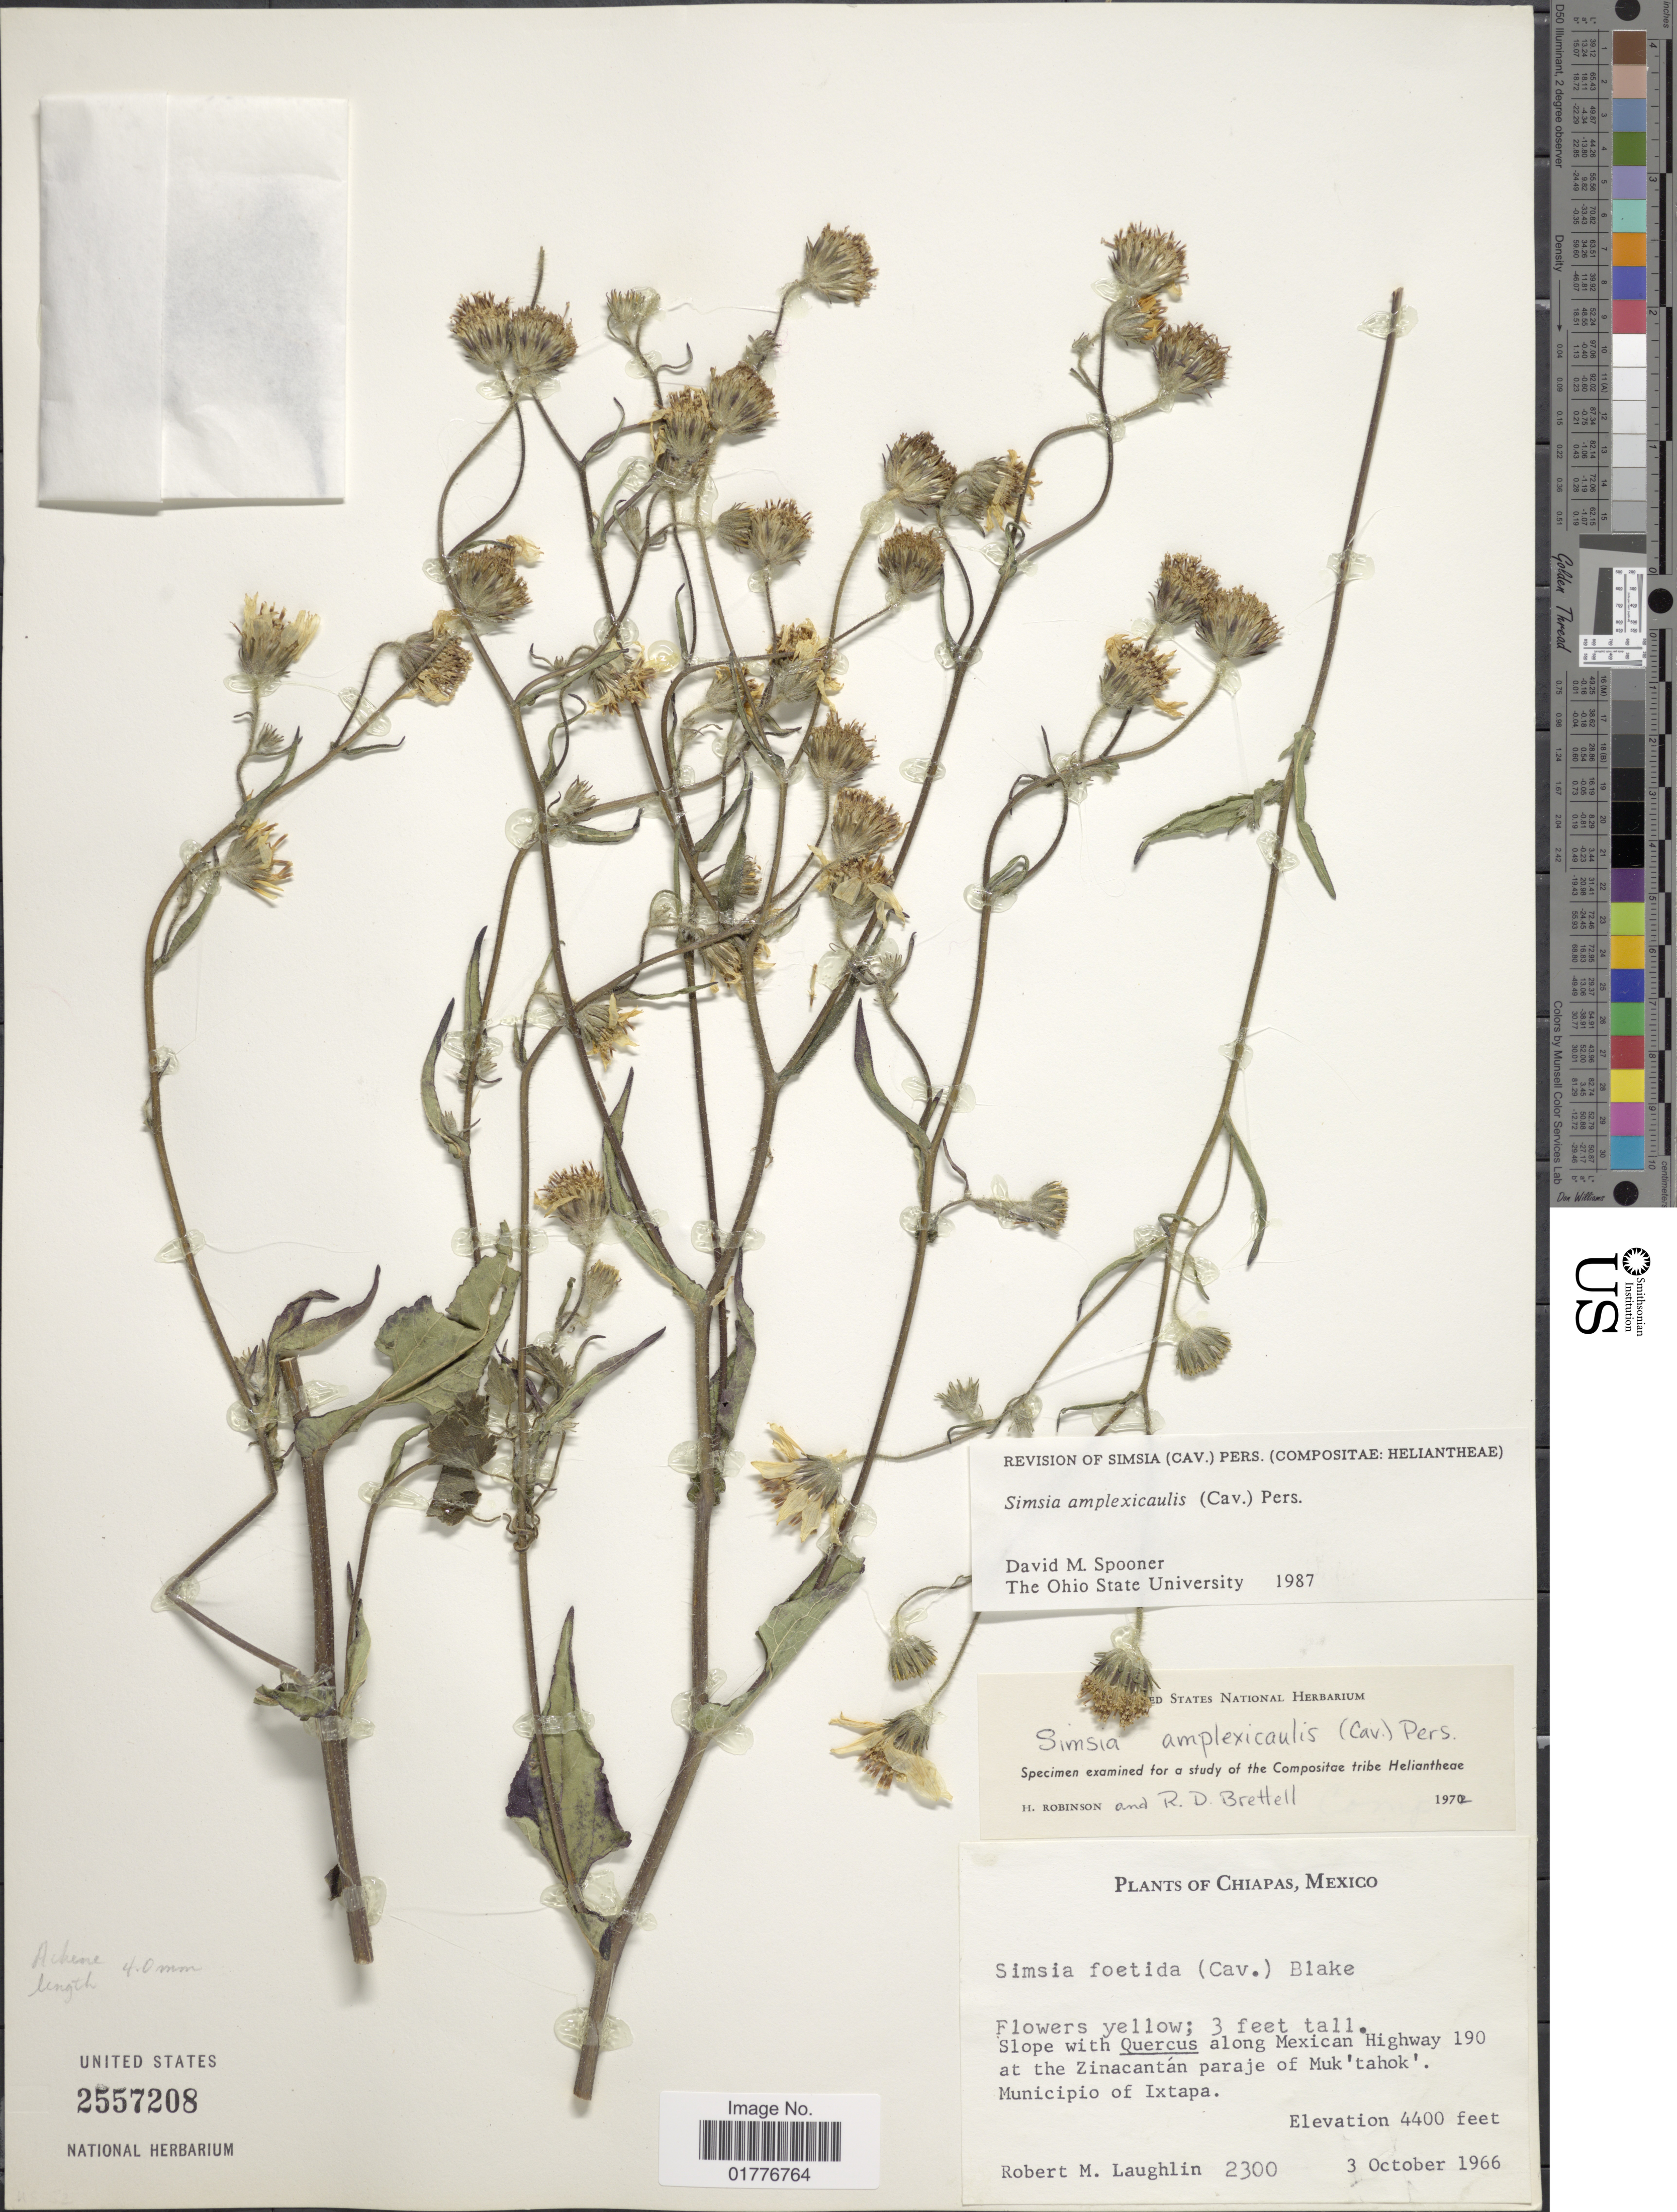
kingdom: Plantae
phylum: Tracheophyta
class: Magnoliopsida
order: Asterales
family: Asteraceae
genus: Simsia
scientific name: Simsia amplexicaulis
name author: (Cav.) Pers.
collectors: R. M. Laughlin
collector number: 2300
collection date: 1966-10-03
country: Mexico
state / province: Chiapas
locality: Along Mexican Highway 190 at the Zinacantan paraje of Muk 'tahok'. Municipio of Ixtapa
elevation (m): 1341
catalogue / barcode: US 2557208